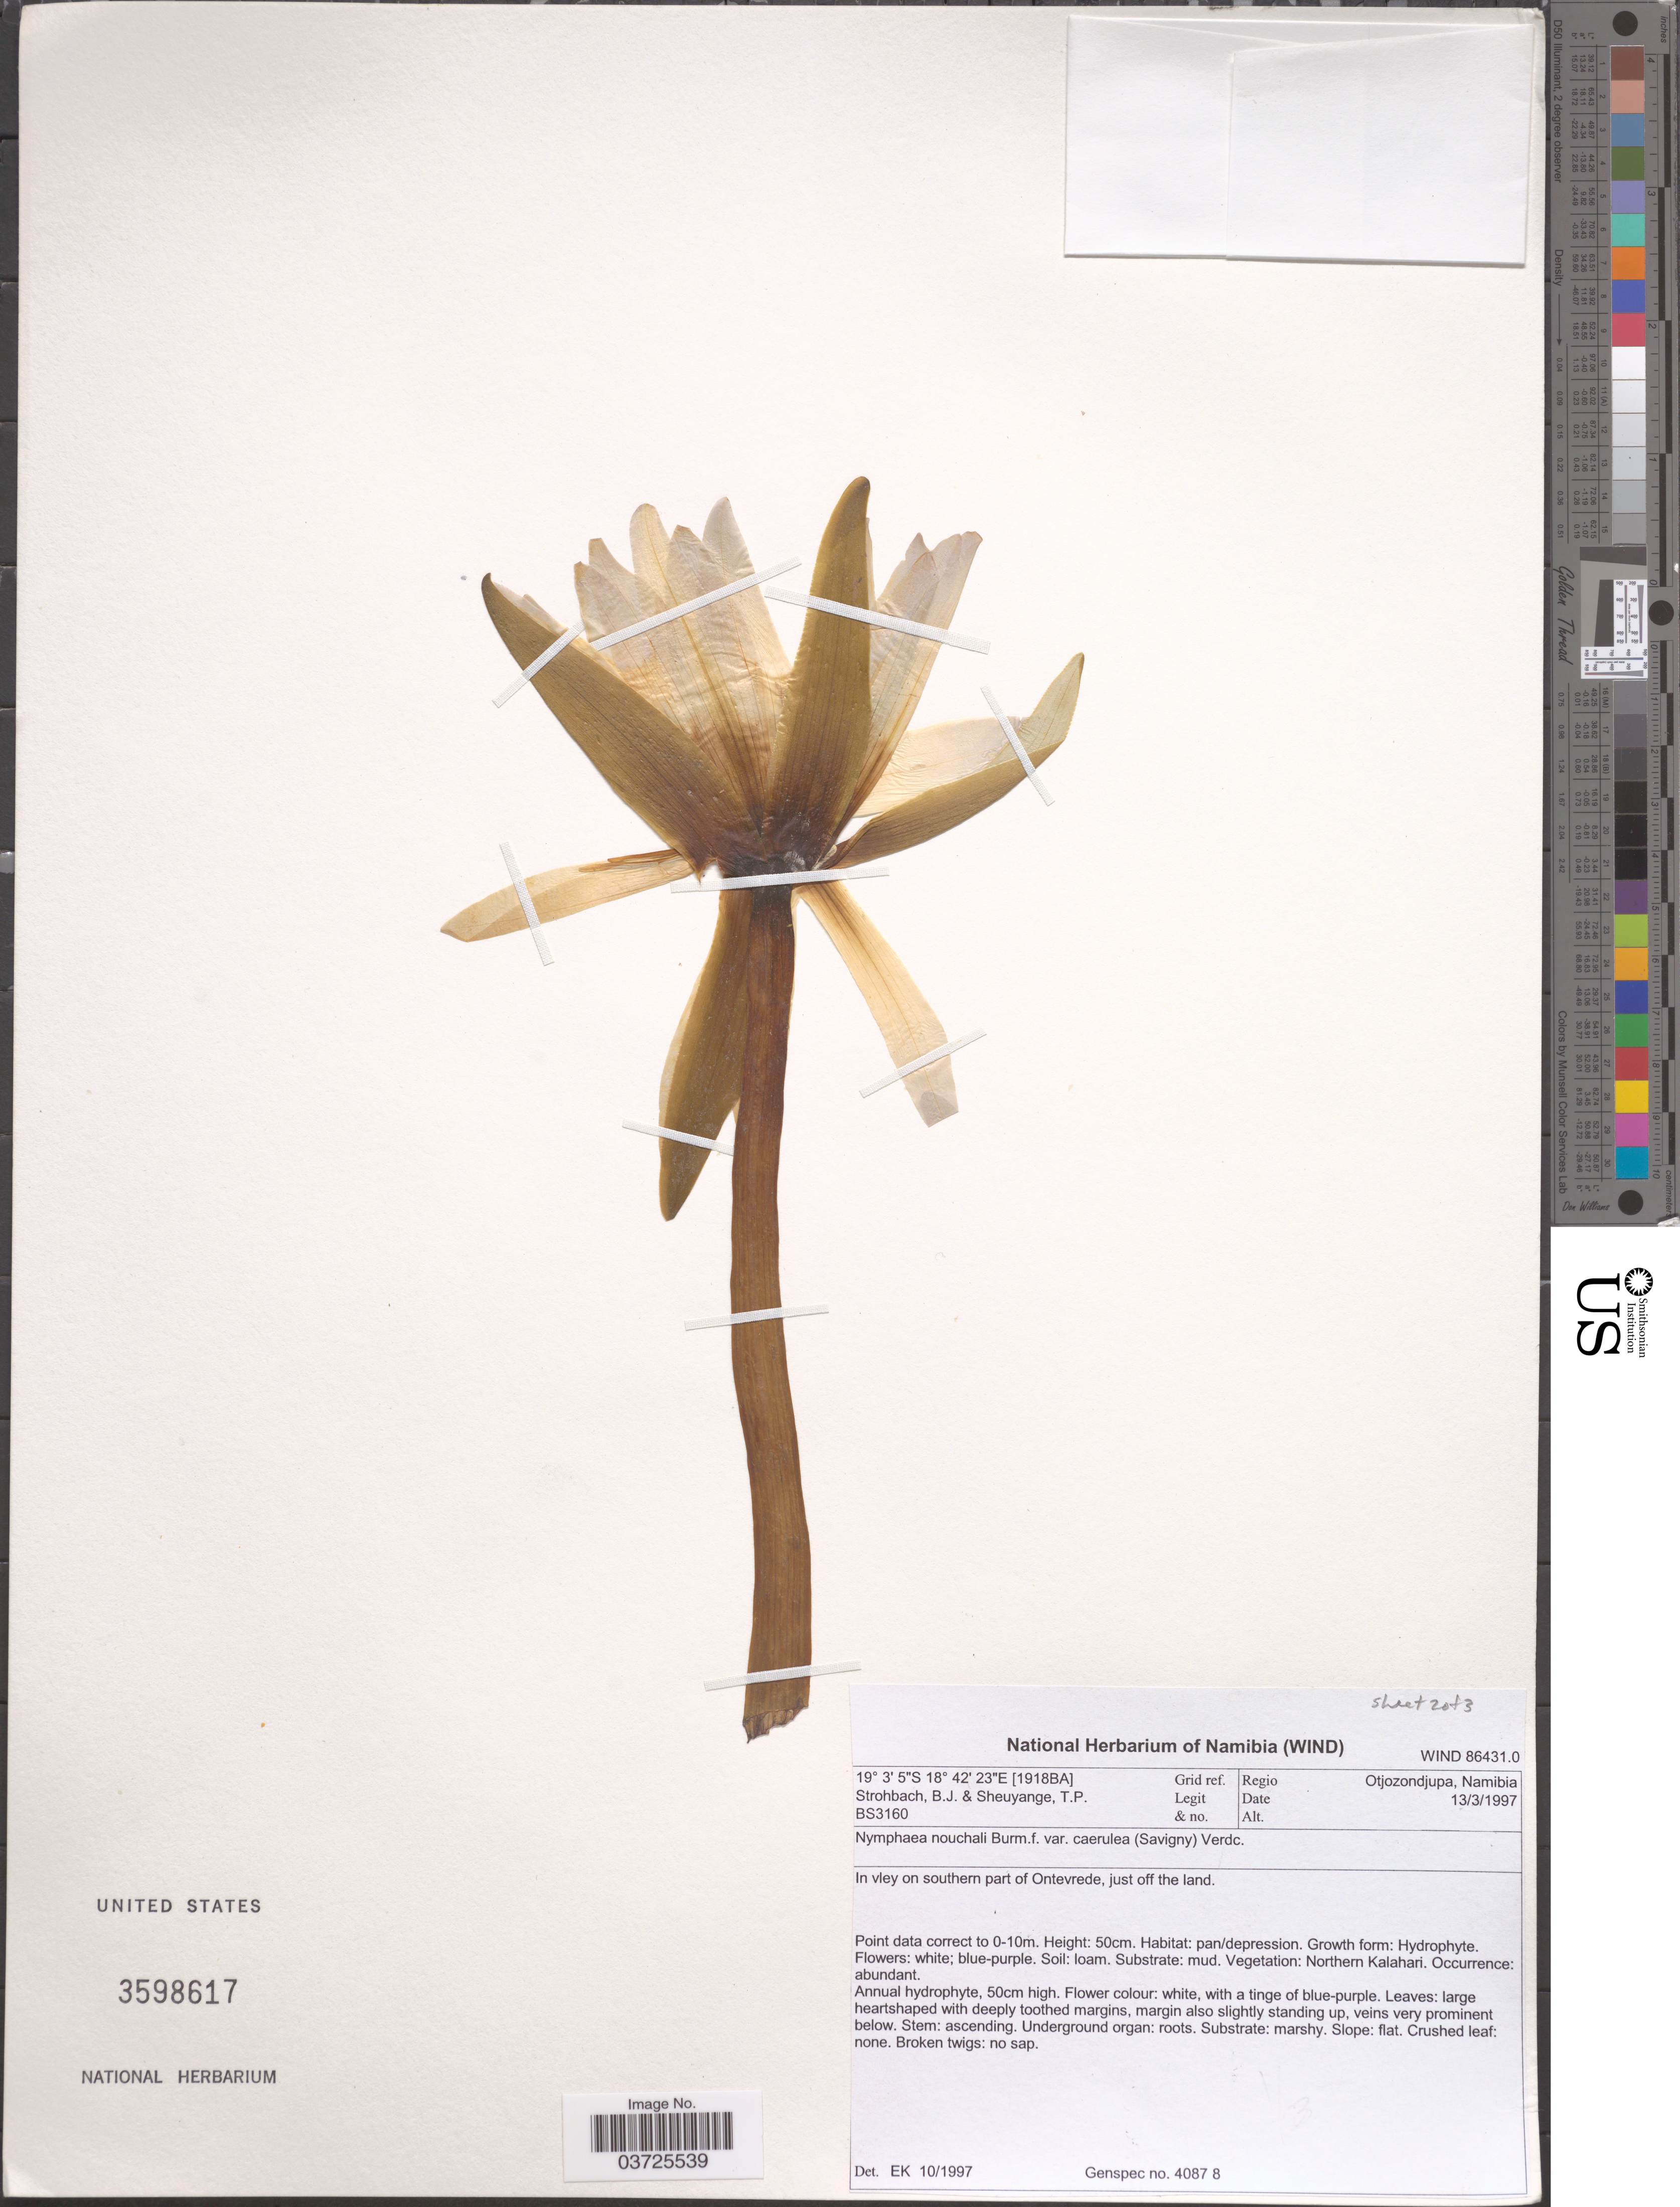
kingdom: Plantae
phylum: Tracheophyta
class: Magnoliopsida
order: Nymphaeales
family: Nymphaeaceae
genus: Nymphaea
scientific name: Nymphaea nouchali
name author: Burm. f.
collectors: B. Strohbach & T. Sheuyange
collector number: BS1360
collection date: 1997-03-13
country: Namibia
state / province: Otjozondjupa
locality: [1918BA] Grid ref., Regio Otjozondjupa, Namibia. In vley on southern part of Ontevrede, just off the land.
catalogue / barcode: US 3598617